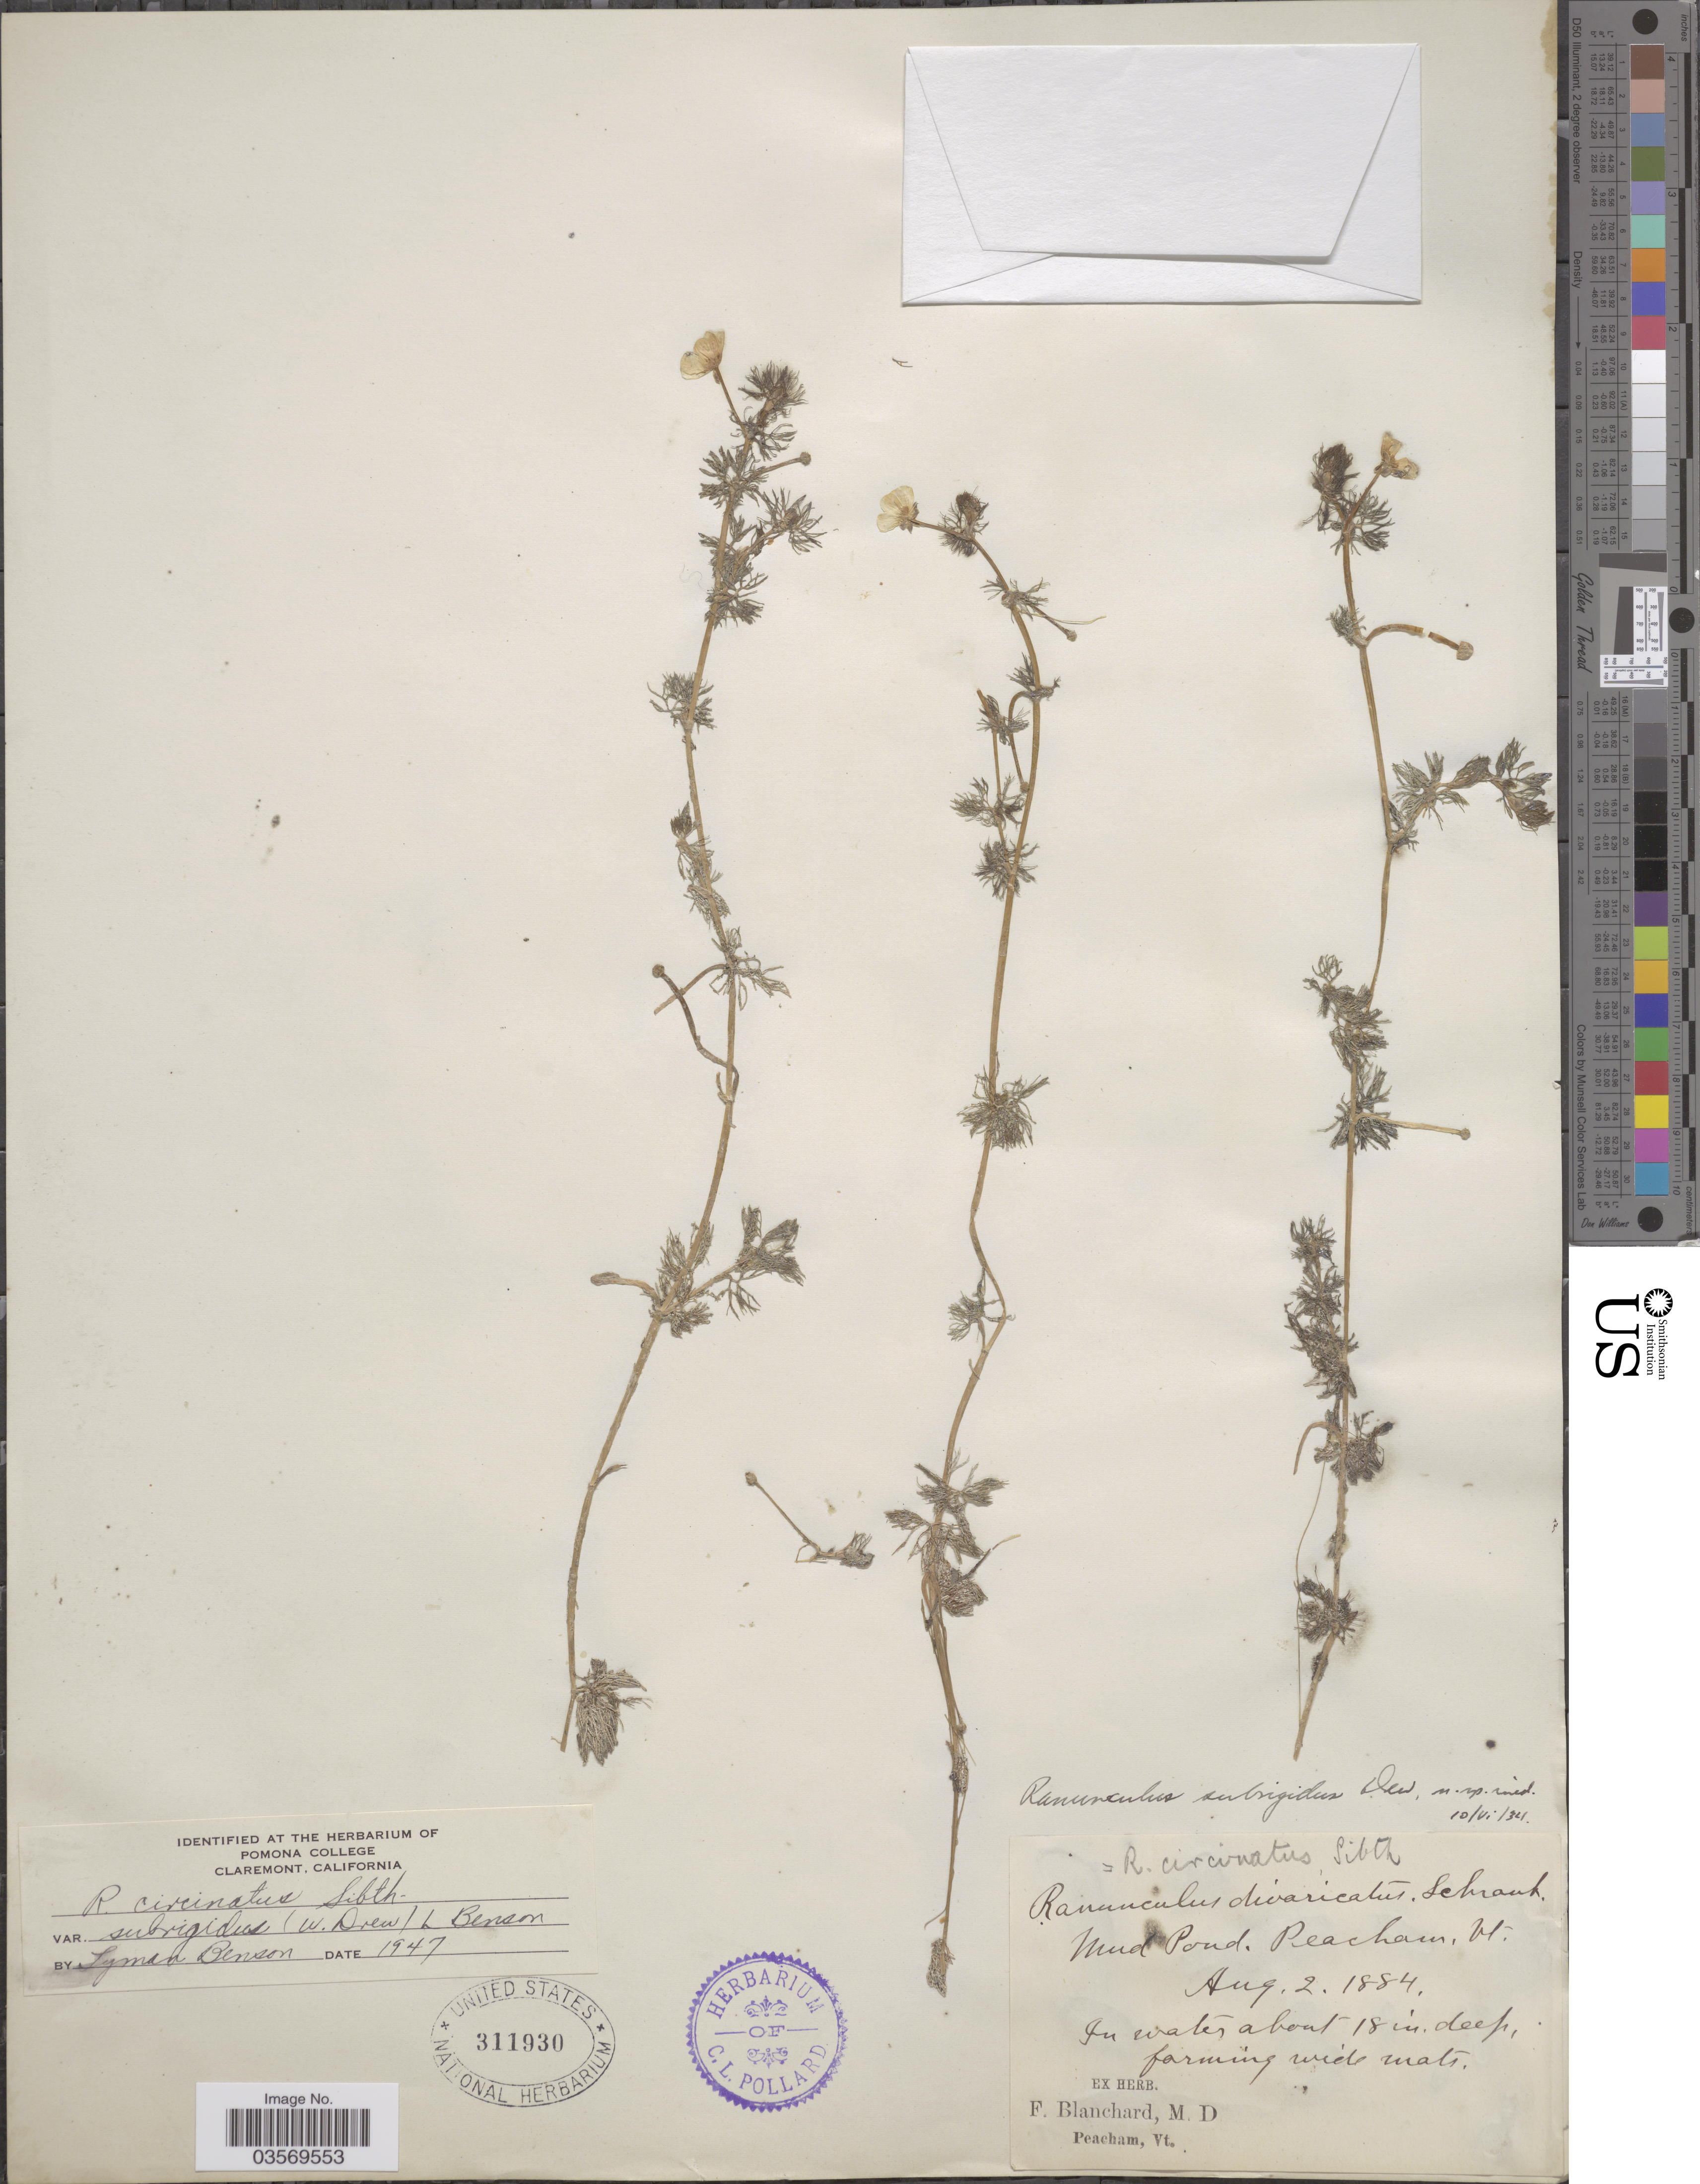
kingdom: Plantae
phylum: Tracheophyta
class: Magnoliopsida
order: Ranunculales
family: Ranunculaceae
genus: Ranunculus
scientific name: Ranunculus subrigidus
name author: W.B. Drew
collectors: F. Blanchard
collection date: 1884-08-02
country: United States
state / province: Vermont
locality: Mud Pond, Peacham.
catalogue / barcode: US 311930